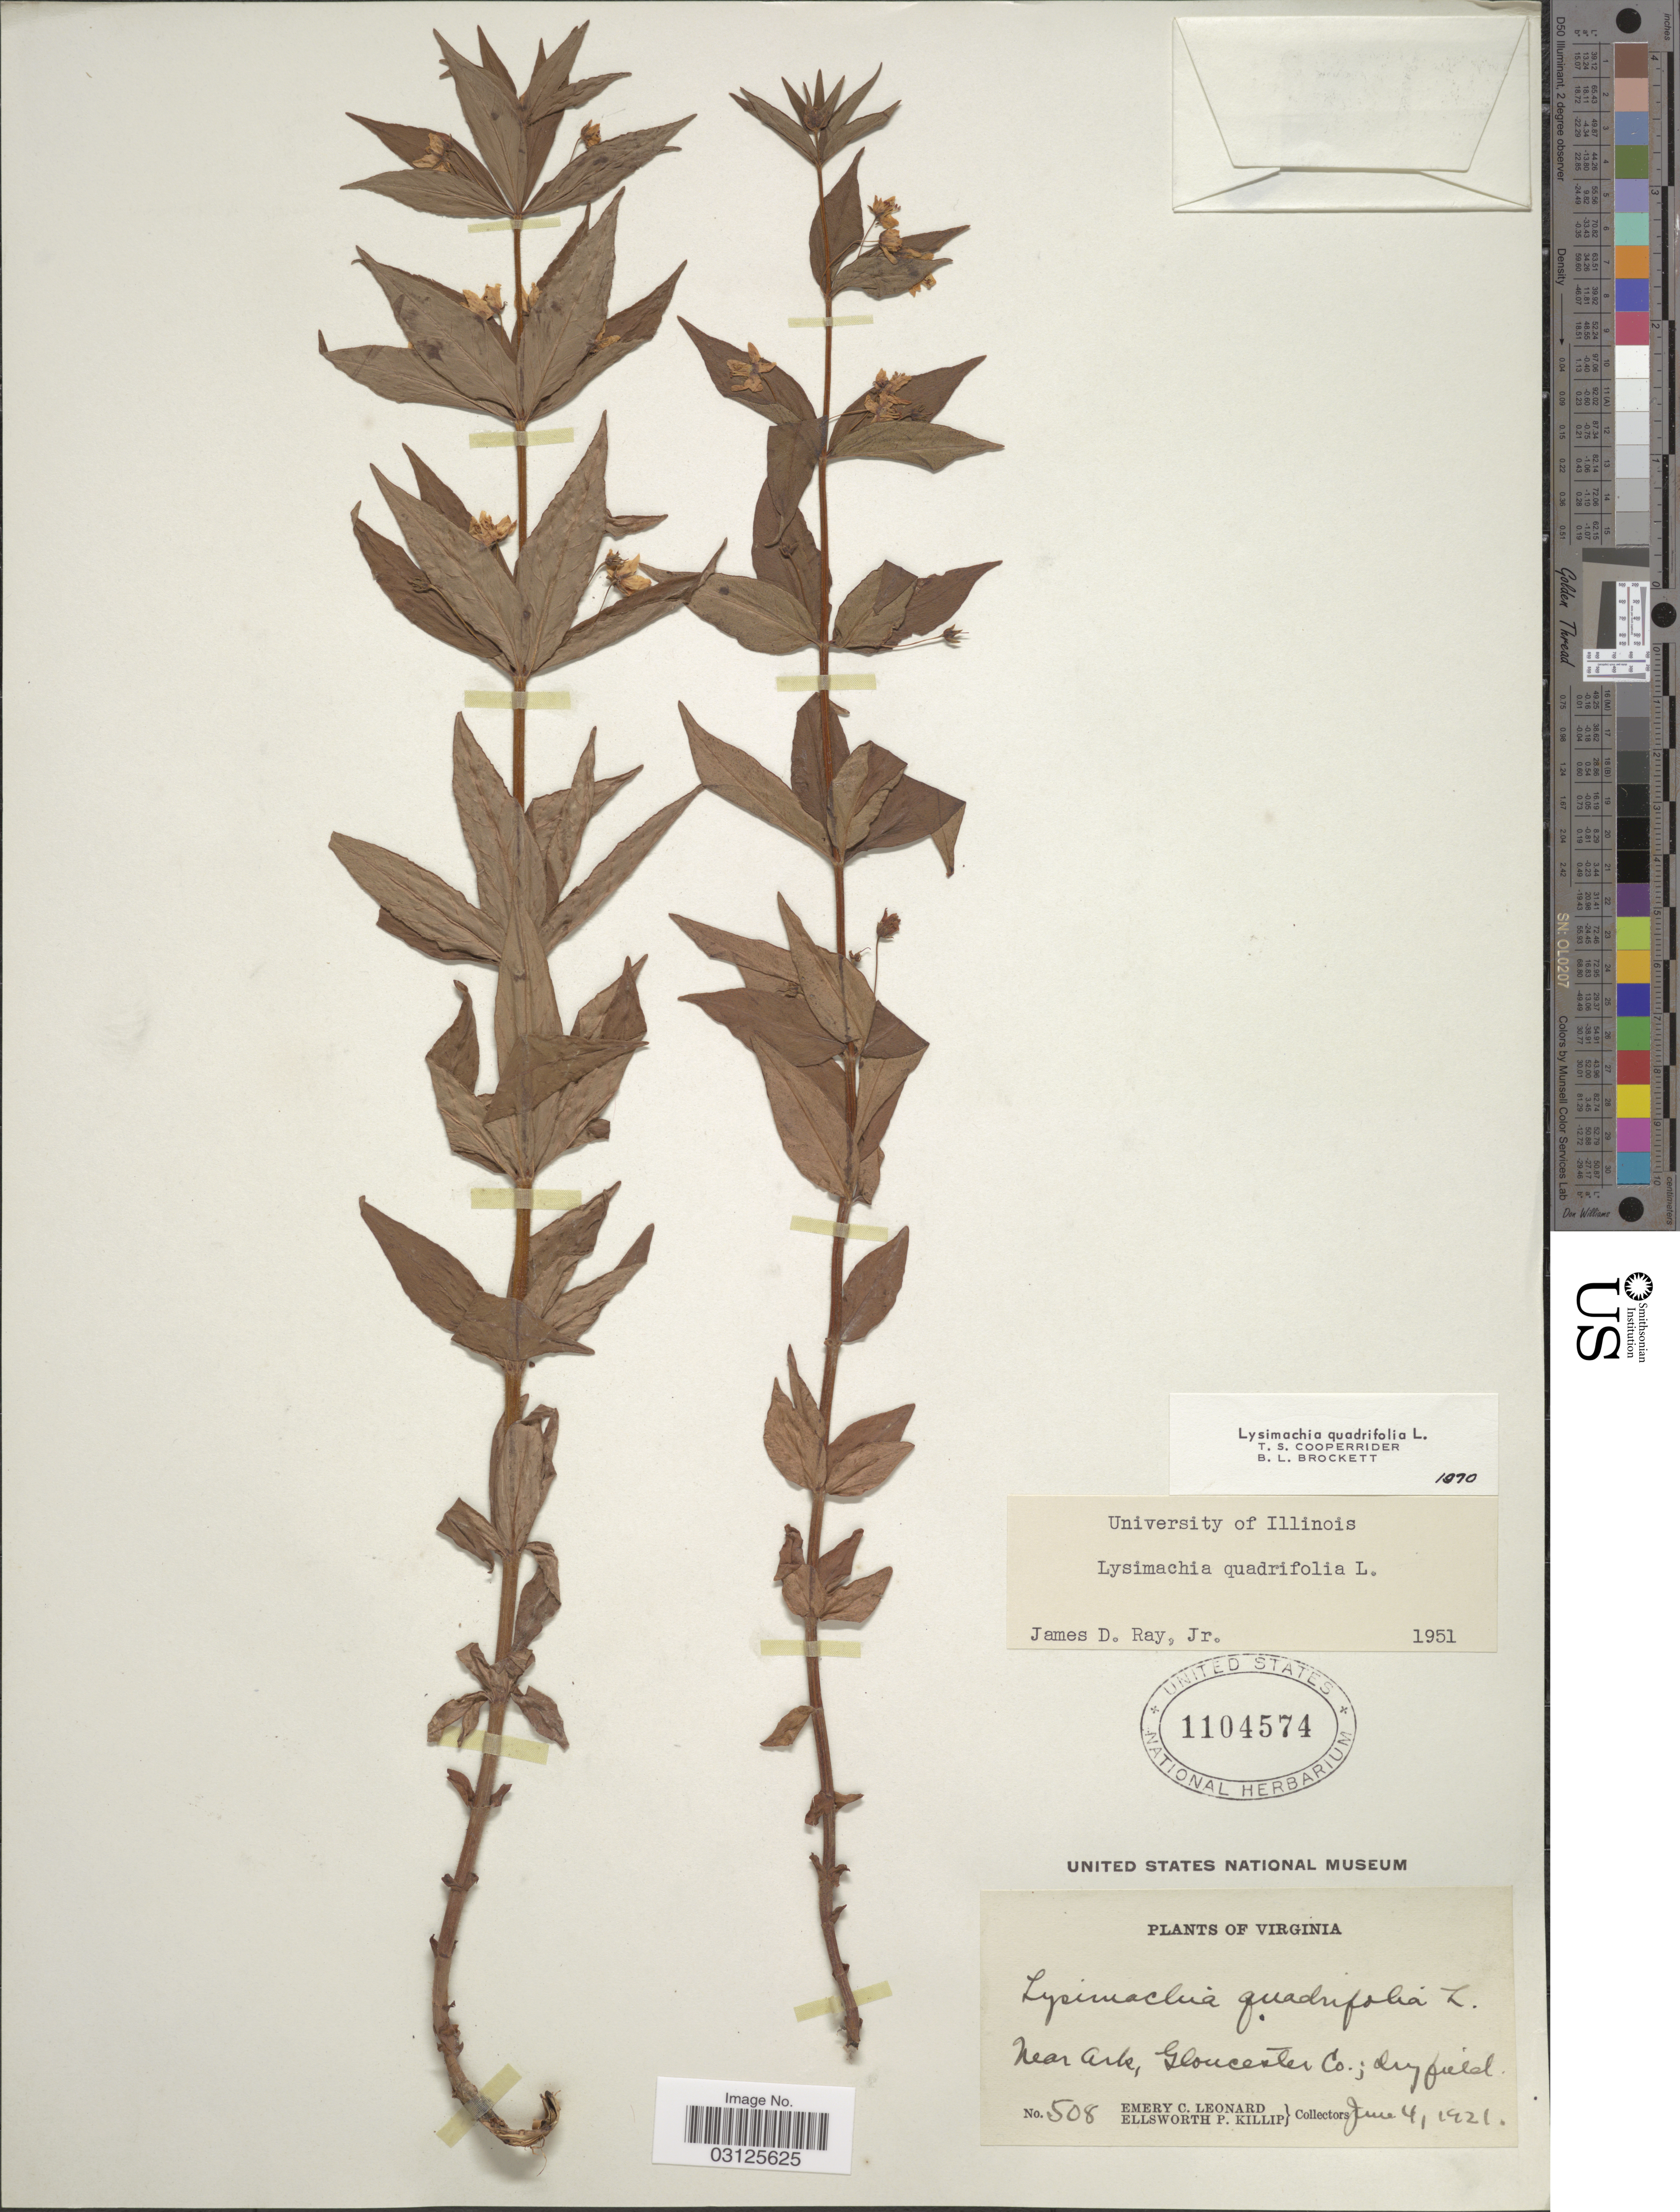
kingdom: Plantae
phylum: Tracheophyta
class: Magnoliopsida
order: Ericales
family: Primulaceae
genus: Lysimachia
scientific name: Lysimachia quadrifolia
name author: L.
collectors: E. C. Leonard & E. P. Killip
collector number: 508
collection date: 1921-06-04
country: United States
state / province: Virginia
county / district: Gloucester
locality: Near Ark, Gloucester Co.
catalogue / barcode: US 1104574